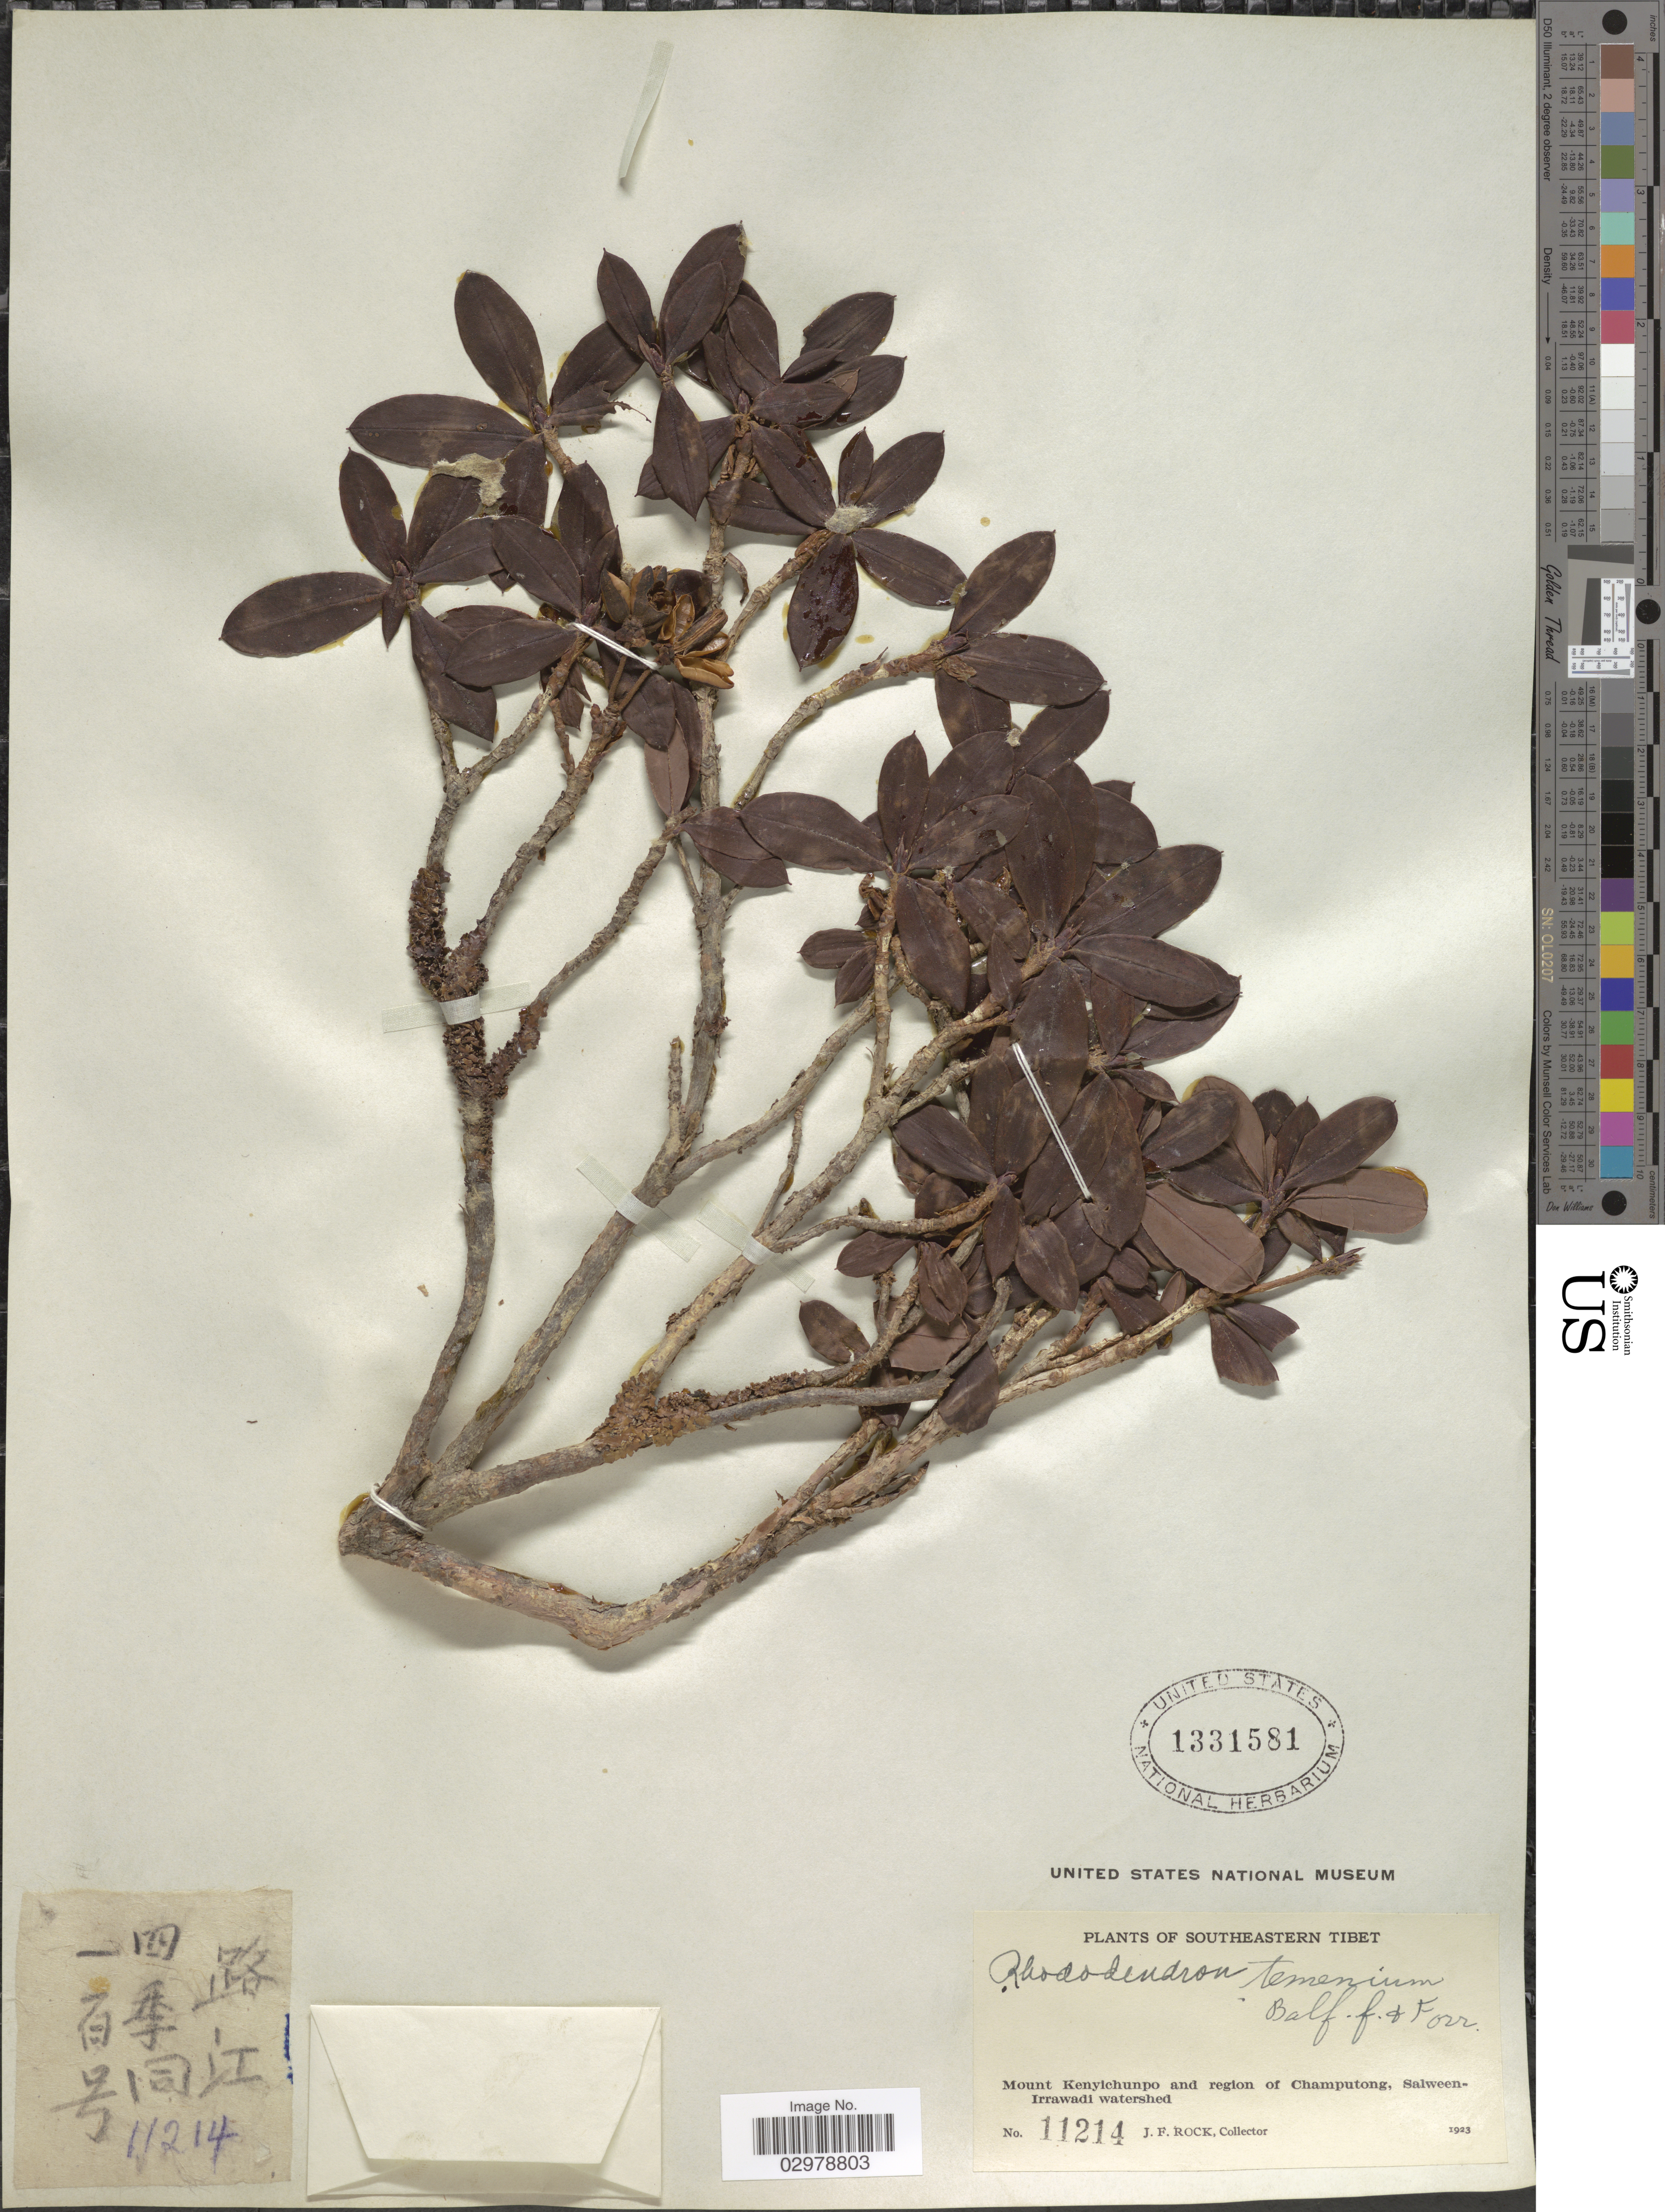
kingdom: Plantae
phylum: Tracheophyta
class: Magnoliopsida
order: Ericales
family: Ericaceae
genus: Rhododendron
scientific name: Rhododendron temenium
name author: Balf. f. & Forrest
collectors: J. Rock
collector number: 11214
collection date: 1923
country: China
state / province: Xizang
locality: Southeastern Tibet. Mount Kenyichunpo and region of Champutong, Salween-Irrawadi watershed.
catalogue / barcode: US 1331581